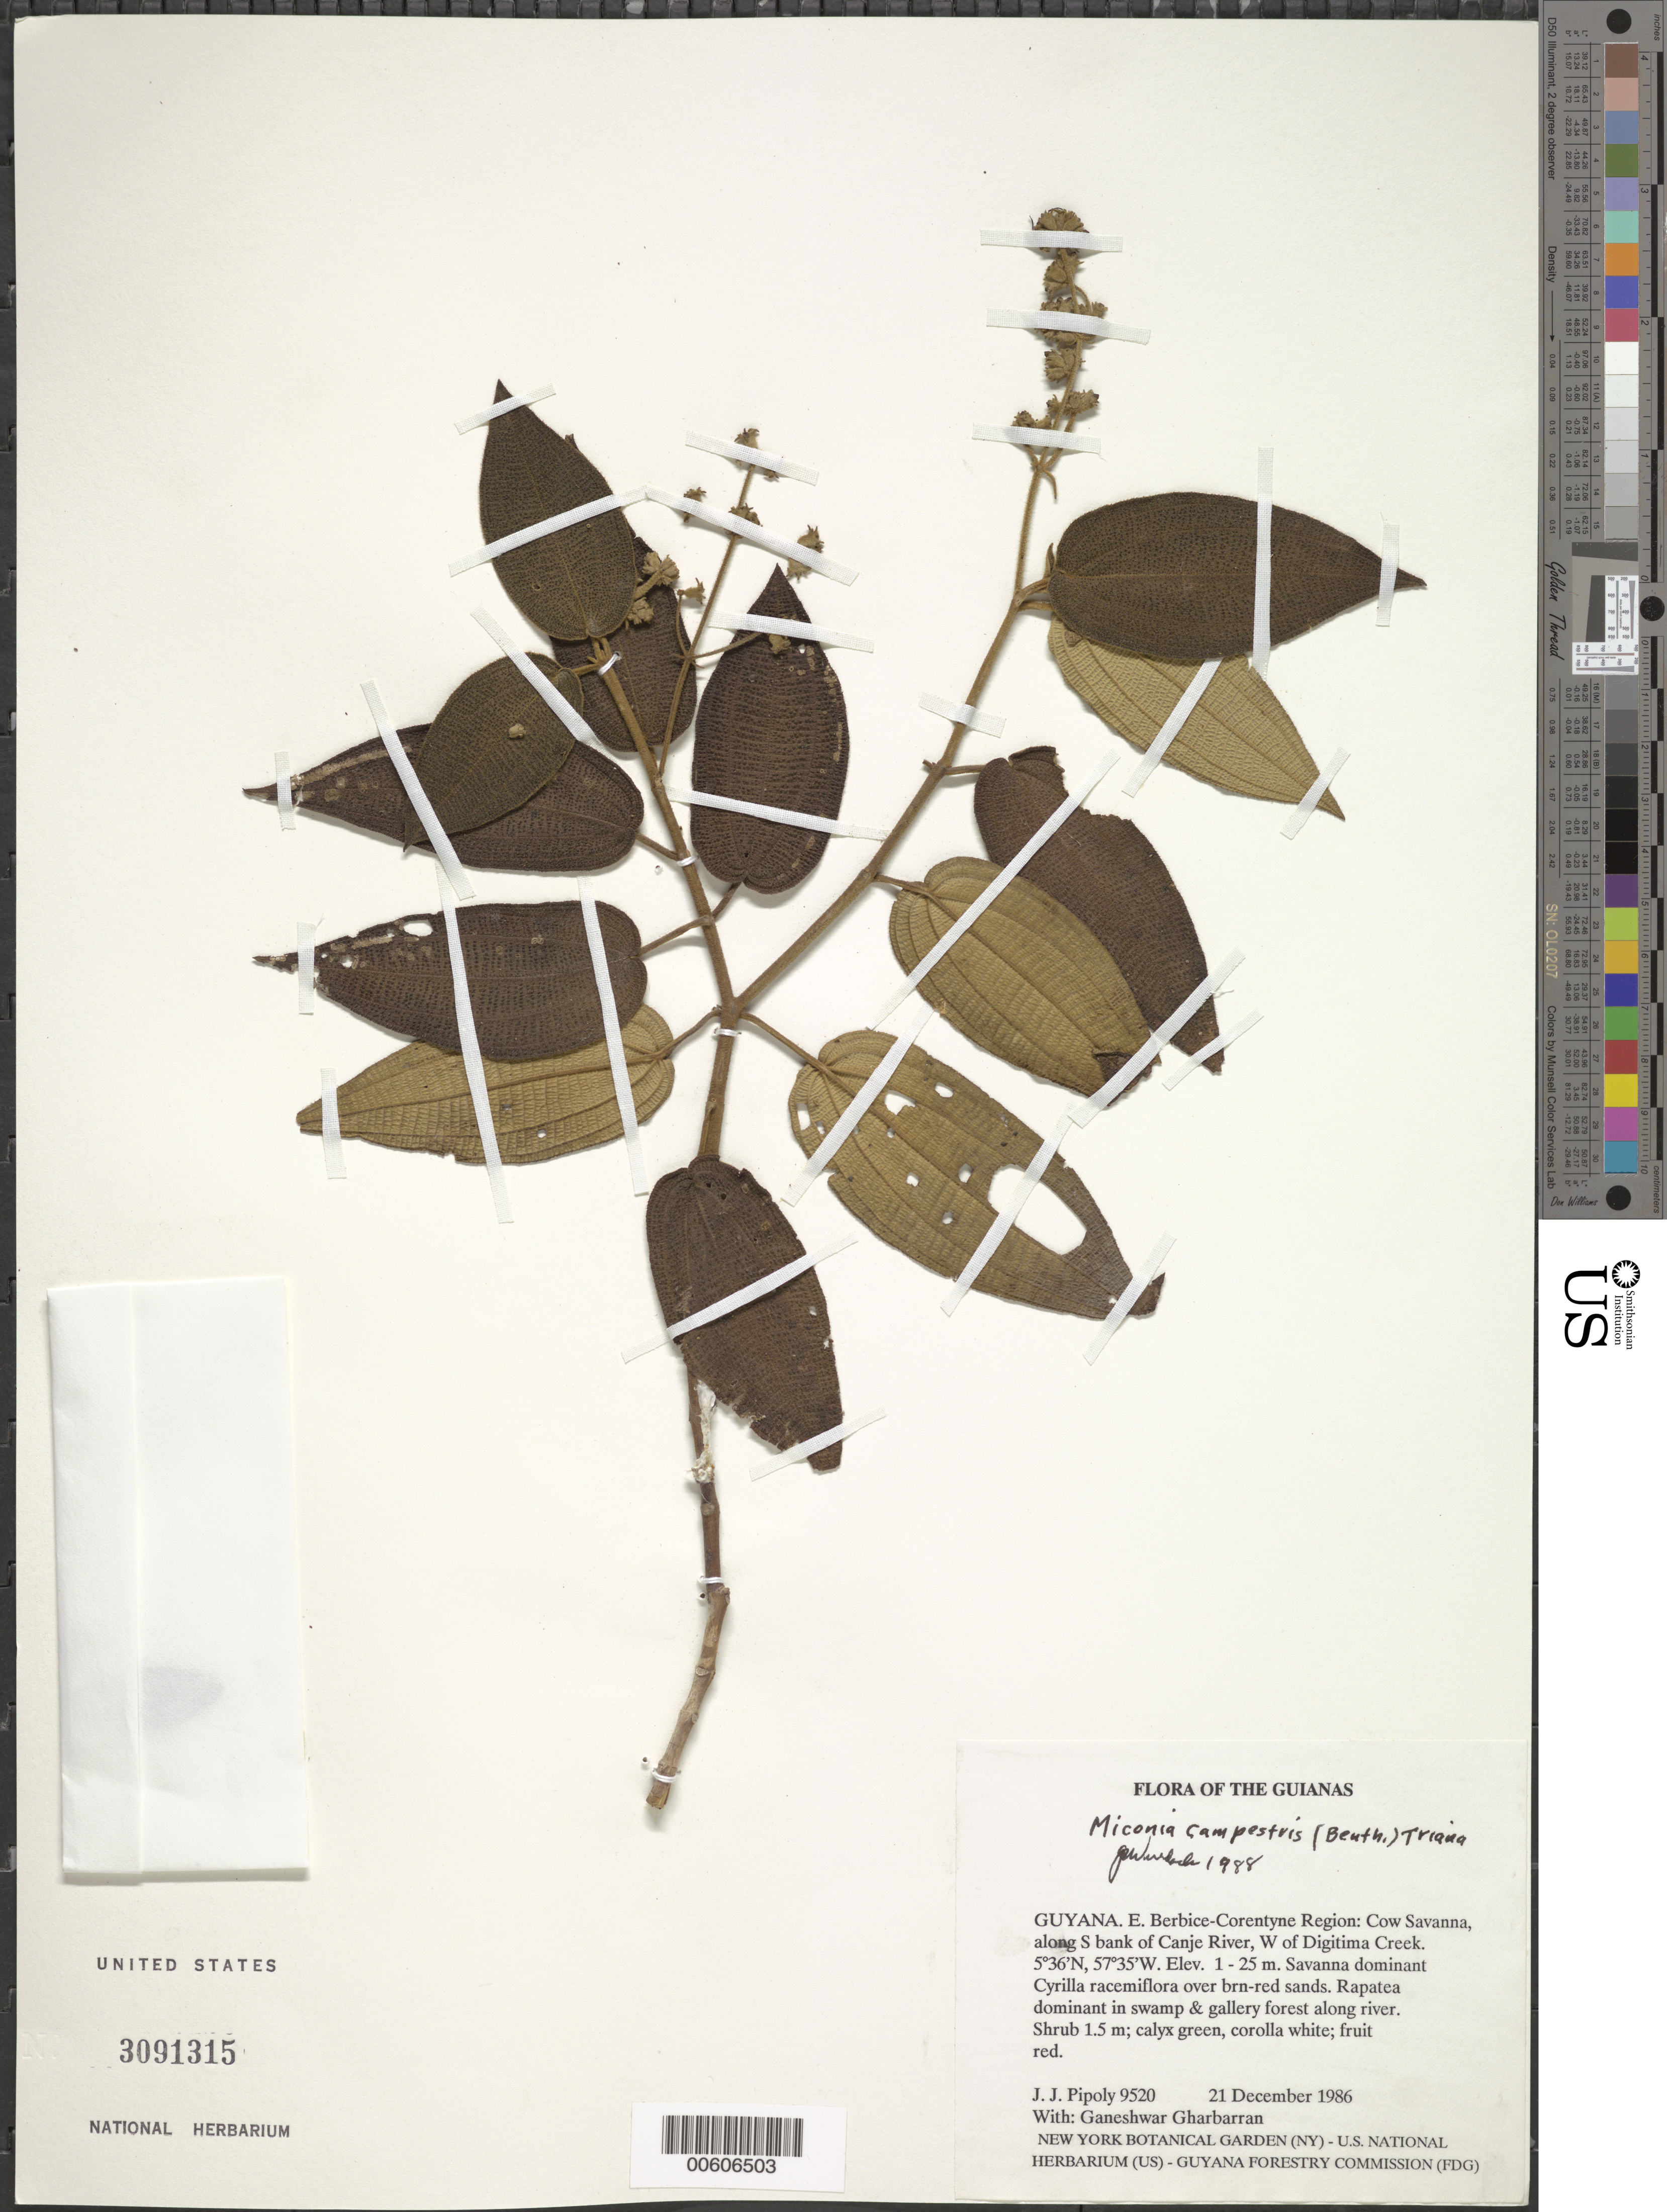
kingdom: Plantae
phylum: Tracheophyta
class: Magnoliopsida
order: Myrtales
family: Melastomataceae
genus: Miconia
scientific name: Miconia campestris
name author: (Benth.) Triana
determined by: Wurdack, John J., (US), US (UNITED STATES)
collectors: J. J. Pipoly & G. Gharbarran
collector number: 9520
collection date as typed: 21 December 1986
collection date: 1986-12-21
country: Guyana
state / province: E. Berbice-Corentyne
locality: Cow savanna, along S bank of Canje River, W of Digitima Creek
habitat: Savanna dominant Cyrilla racemiflora over brn-red sands. Rapatea dominant in swamp & gallery forest along river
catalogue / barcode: US 3091315